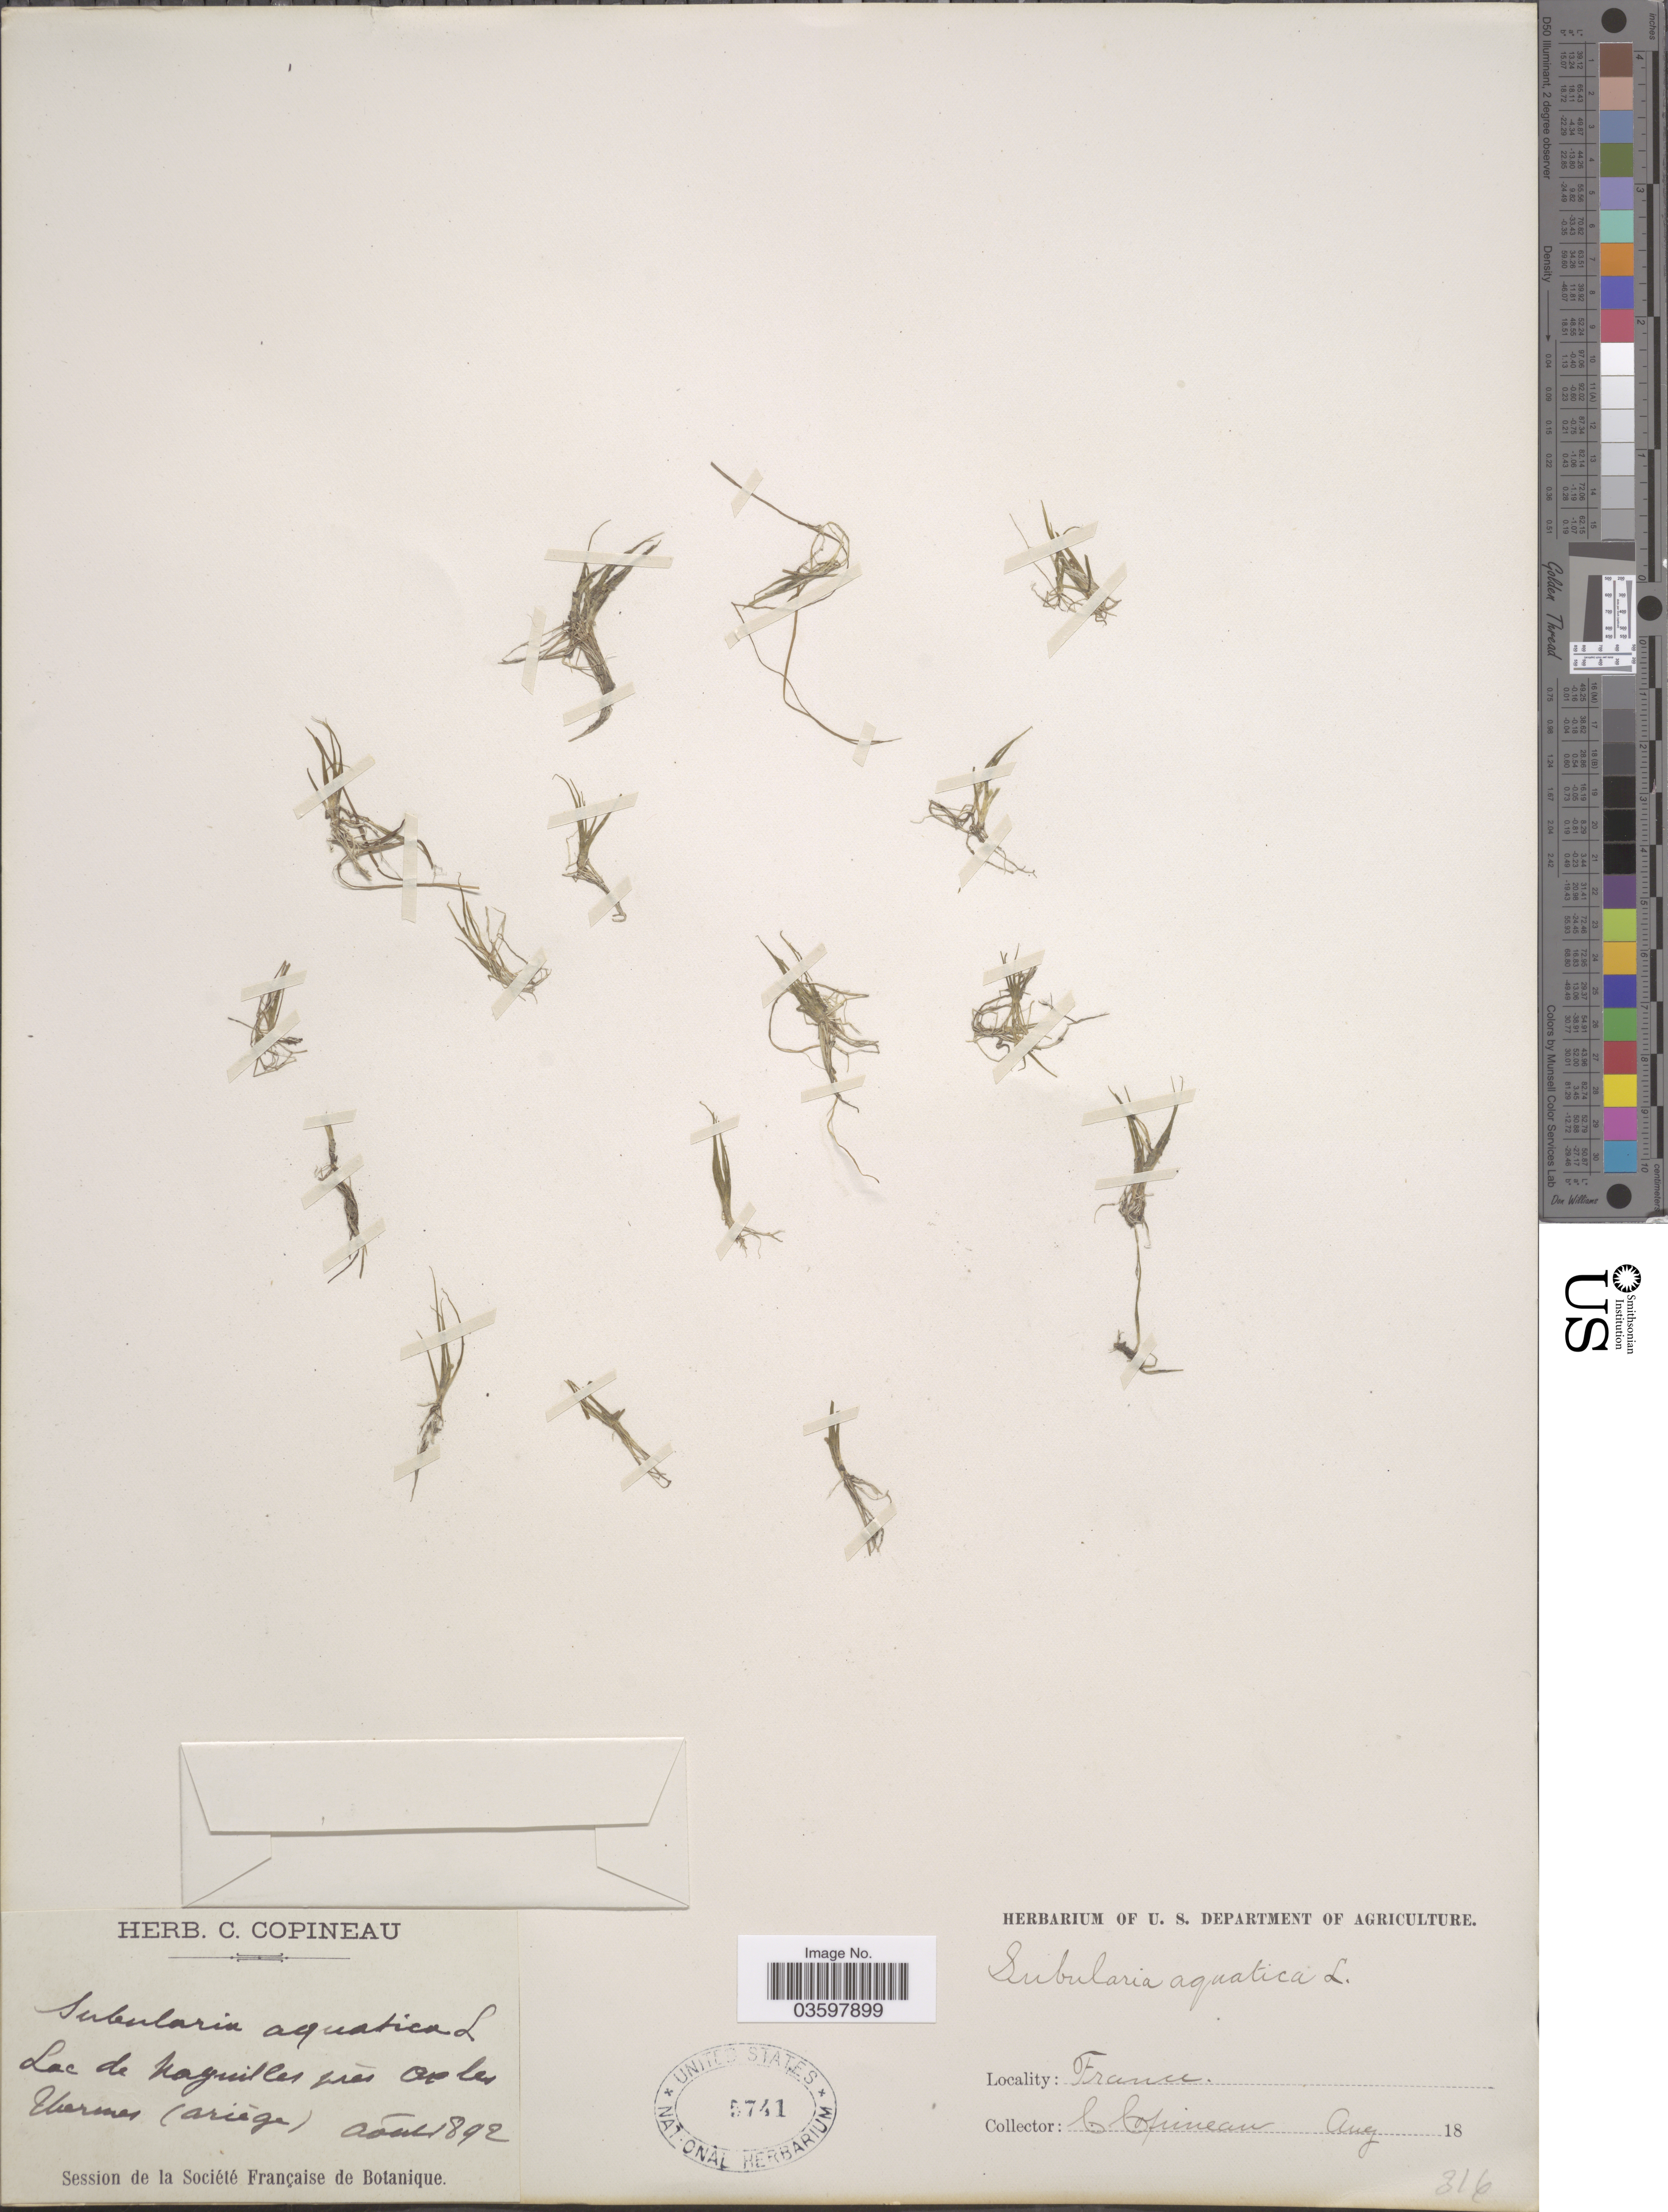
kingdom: Plantae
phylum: Tracheophyta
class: Magnoliopsida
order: Brassicales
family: Brassicaceae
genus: Subularia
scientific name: Subularia aquatica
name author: L.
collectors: C. Copineau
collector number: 316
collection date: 1892-08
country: France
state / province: Occitanie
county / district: Ariège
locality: Lac de Naguilles prés Ax les Thermes (ariège).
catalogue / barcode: US 5741